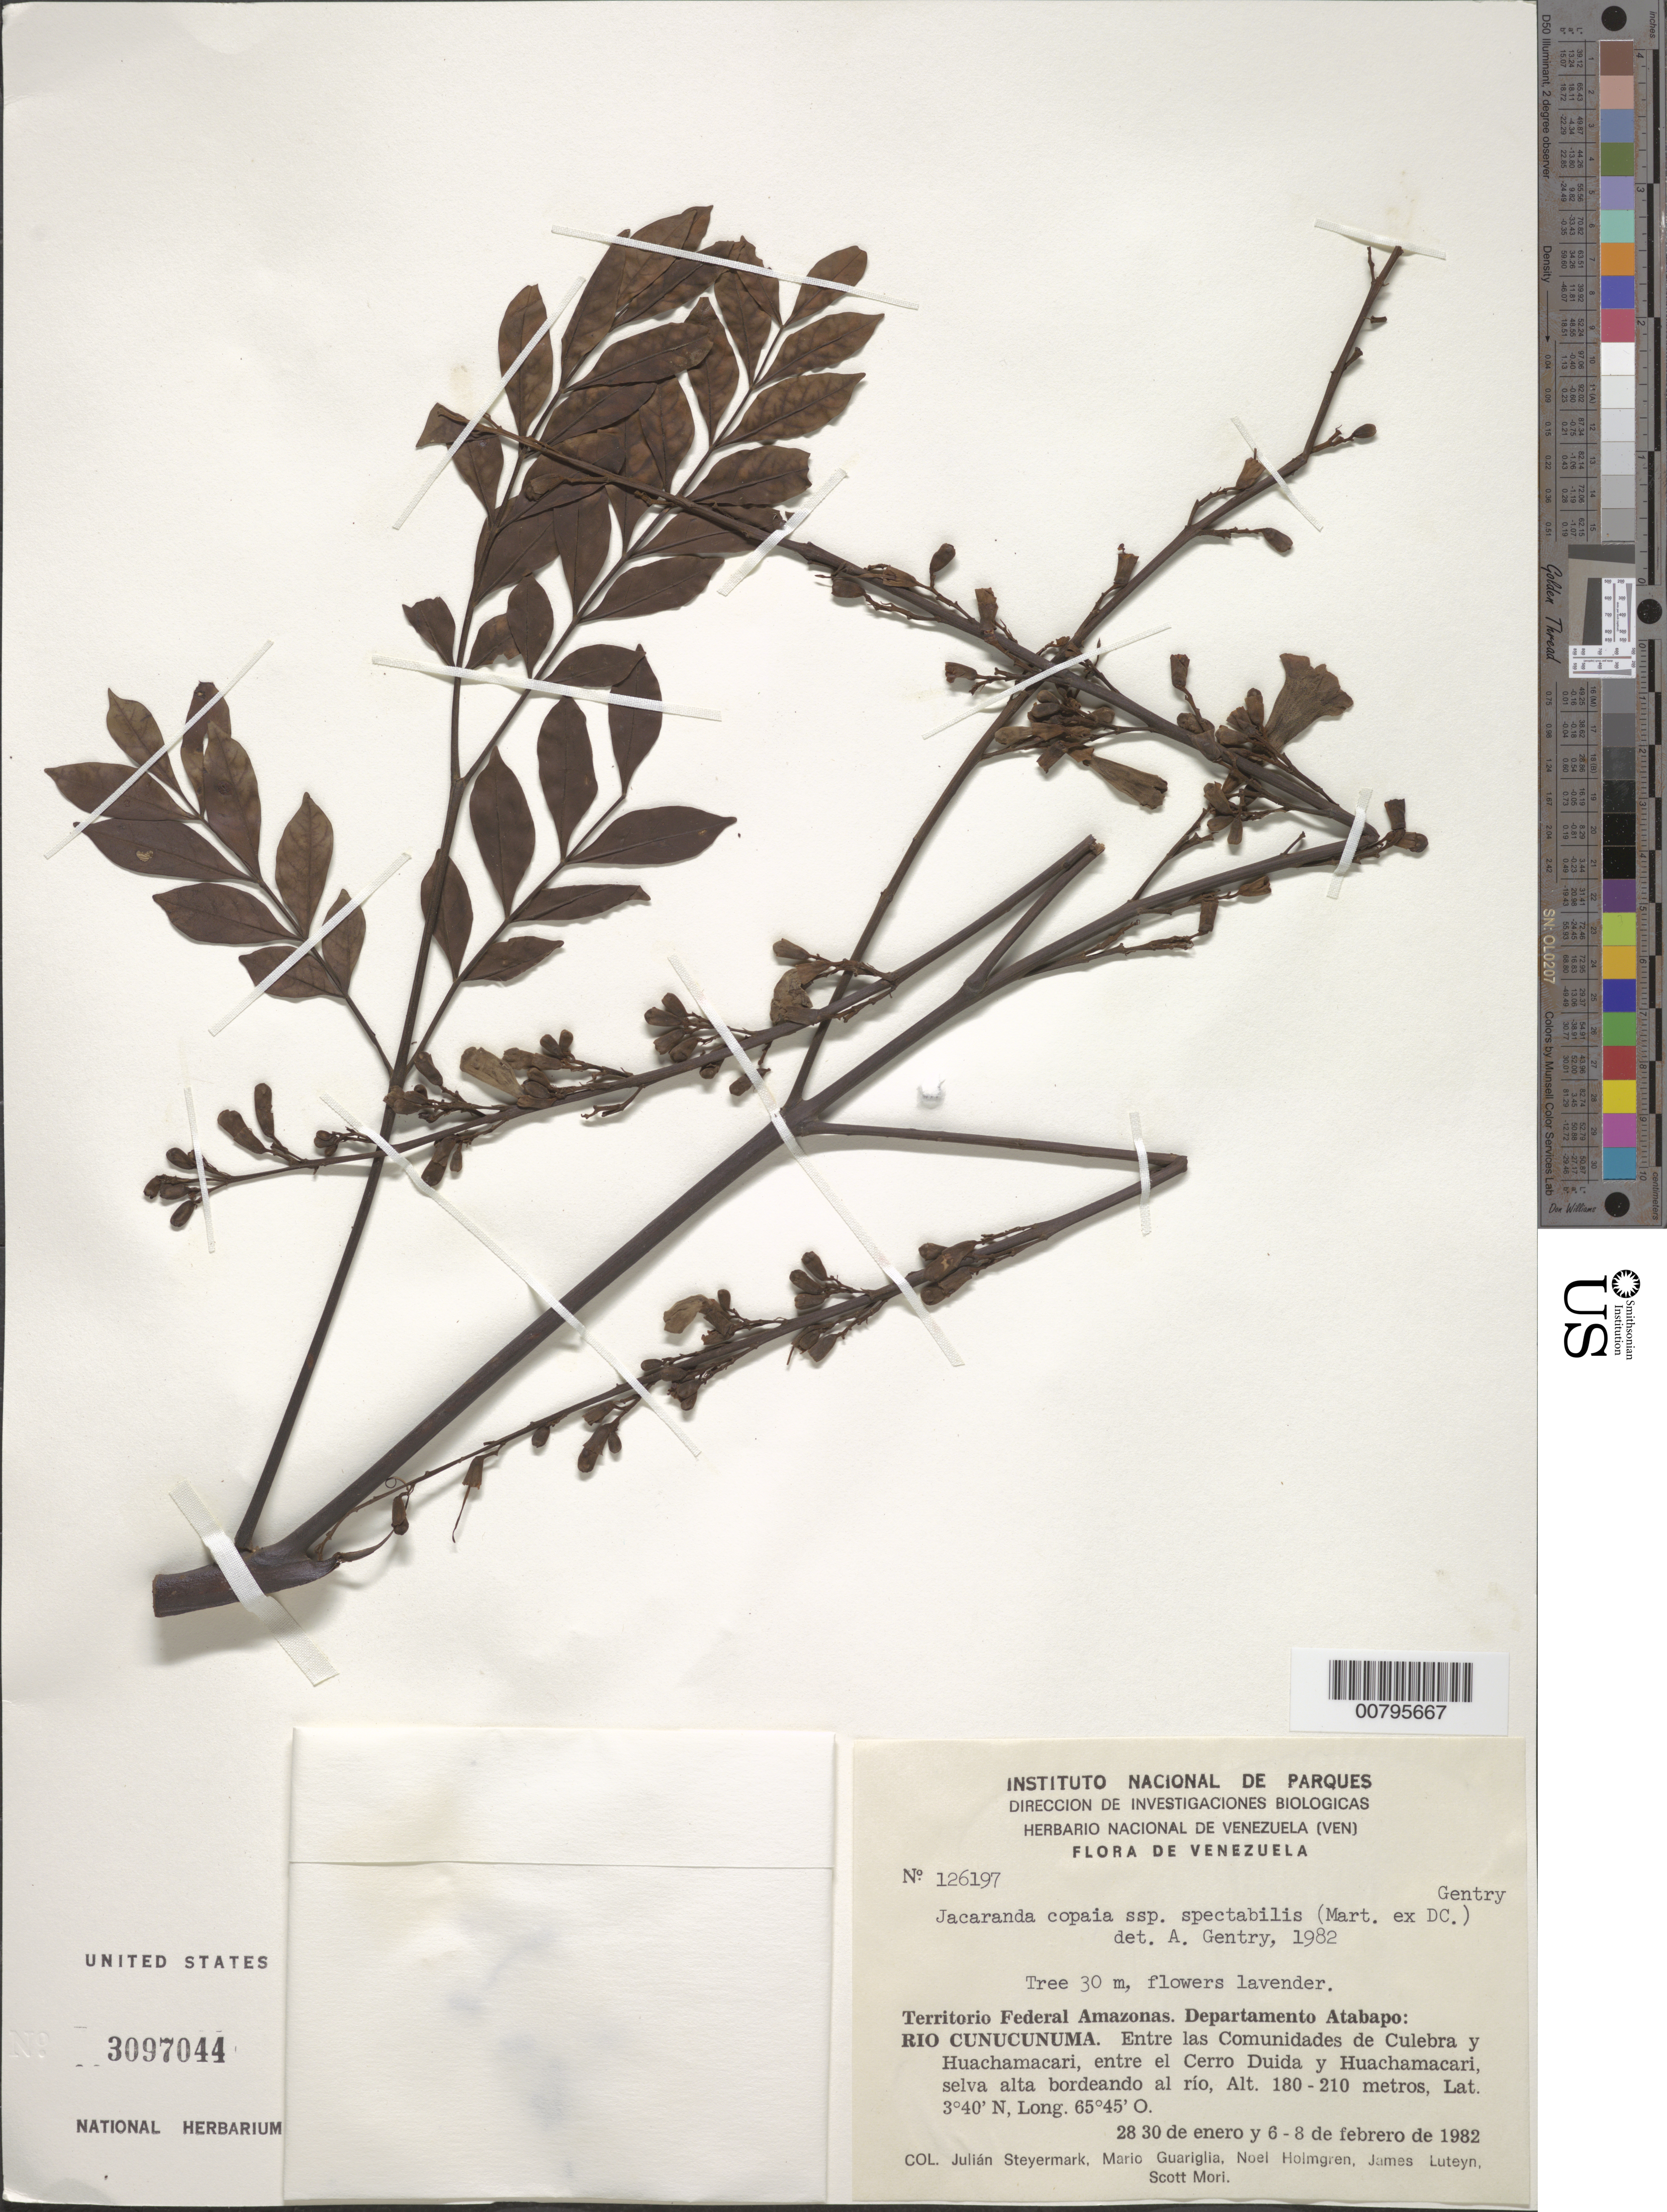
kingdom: Plantae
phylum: Tracheophyta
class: Magnoliopsida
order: Lamiales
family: Bignoniaceae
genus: Jacaranda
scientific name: Jacaranda copaia subsp. spectabilis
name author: (Mart. ex DC.) A.H. Gentry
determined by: Gentry, A. H.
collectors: J. Steyermark, M. Guariglia P., N. H. Holmgren, J. L. Luteyn & S. Mori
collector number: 126197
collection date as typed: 28-Jan-82 to 8-Feb-82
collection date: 1982-01-28/1982-02-08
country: Venezuela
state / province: Amazonas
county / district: Atabapo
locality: Río Cunucunuma, entre las Comunidades de Culebra y Huachamacari, entre el Cerro Duida y Huachamacari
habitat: Selva alta boreando al rio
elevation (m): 180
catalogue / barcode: US 3097044